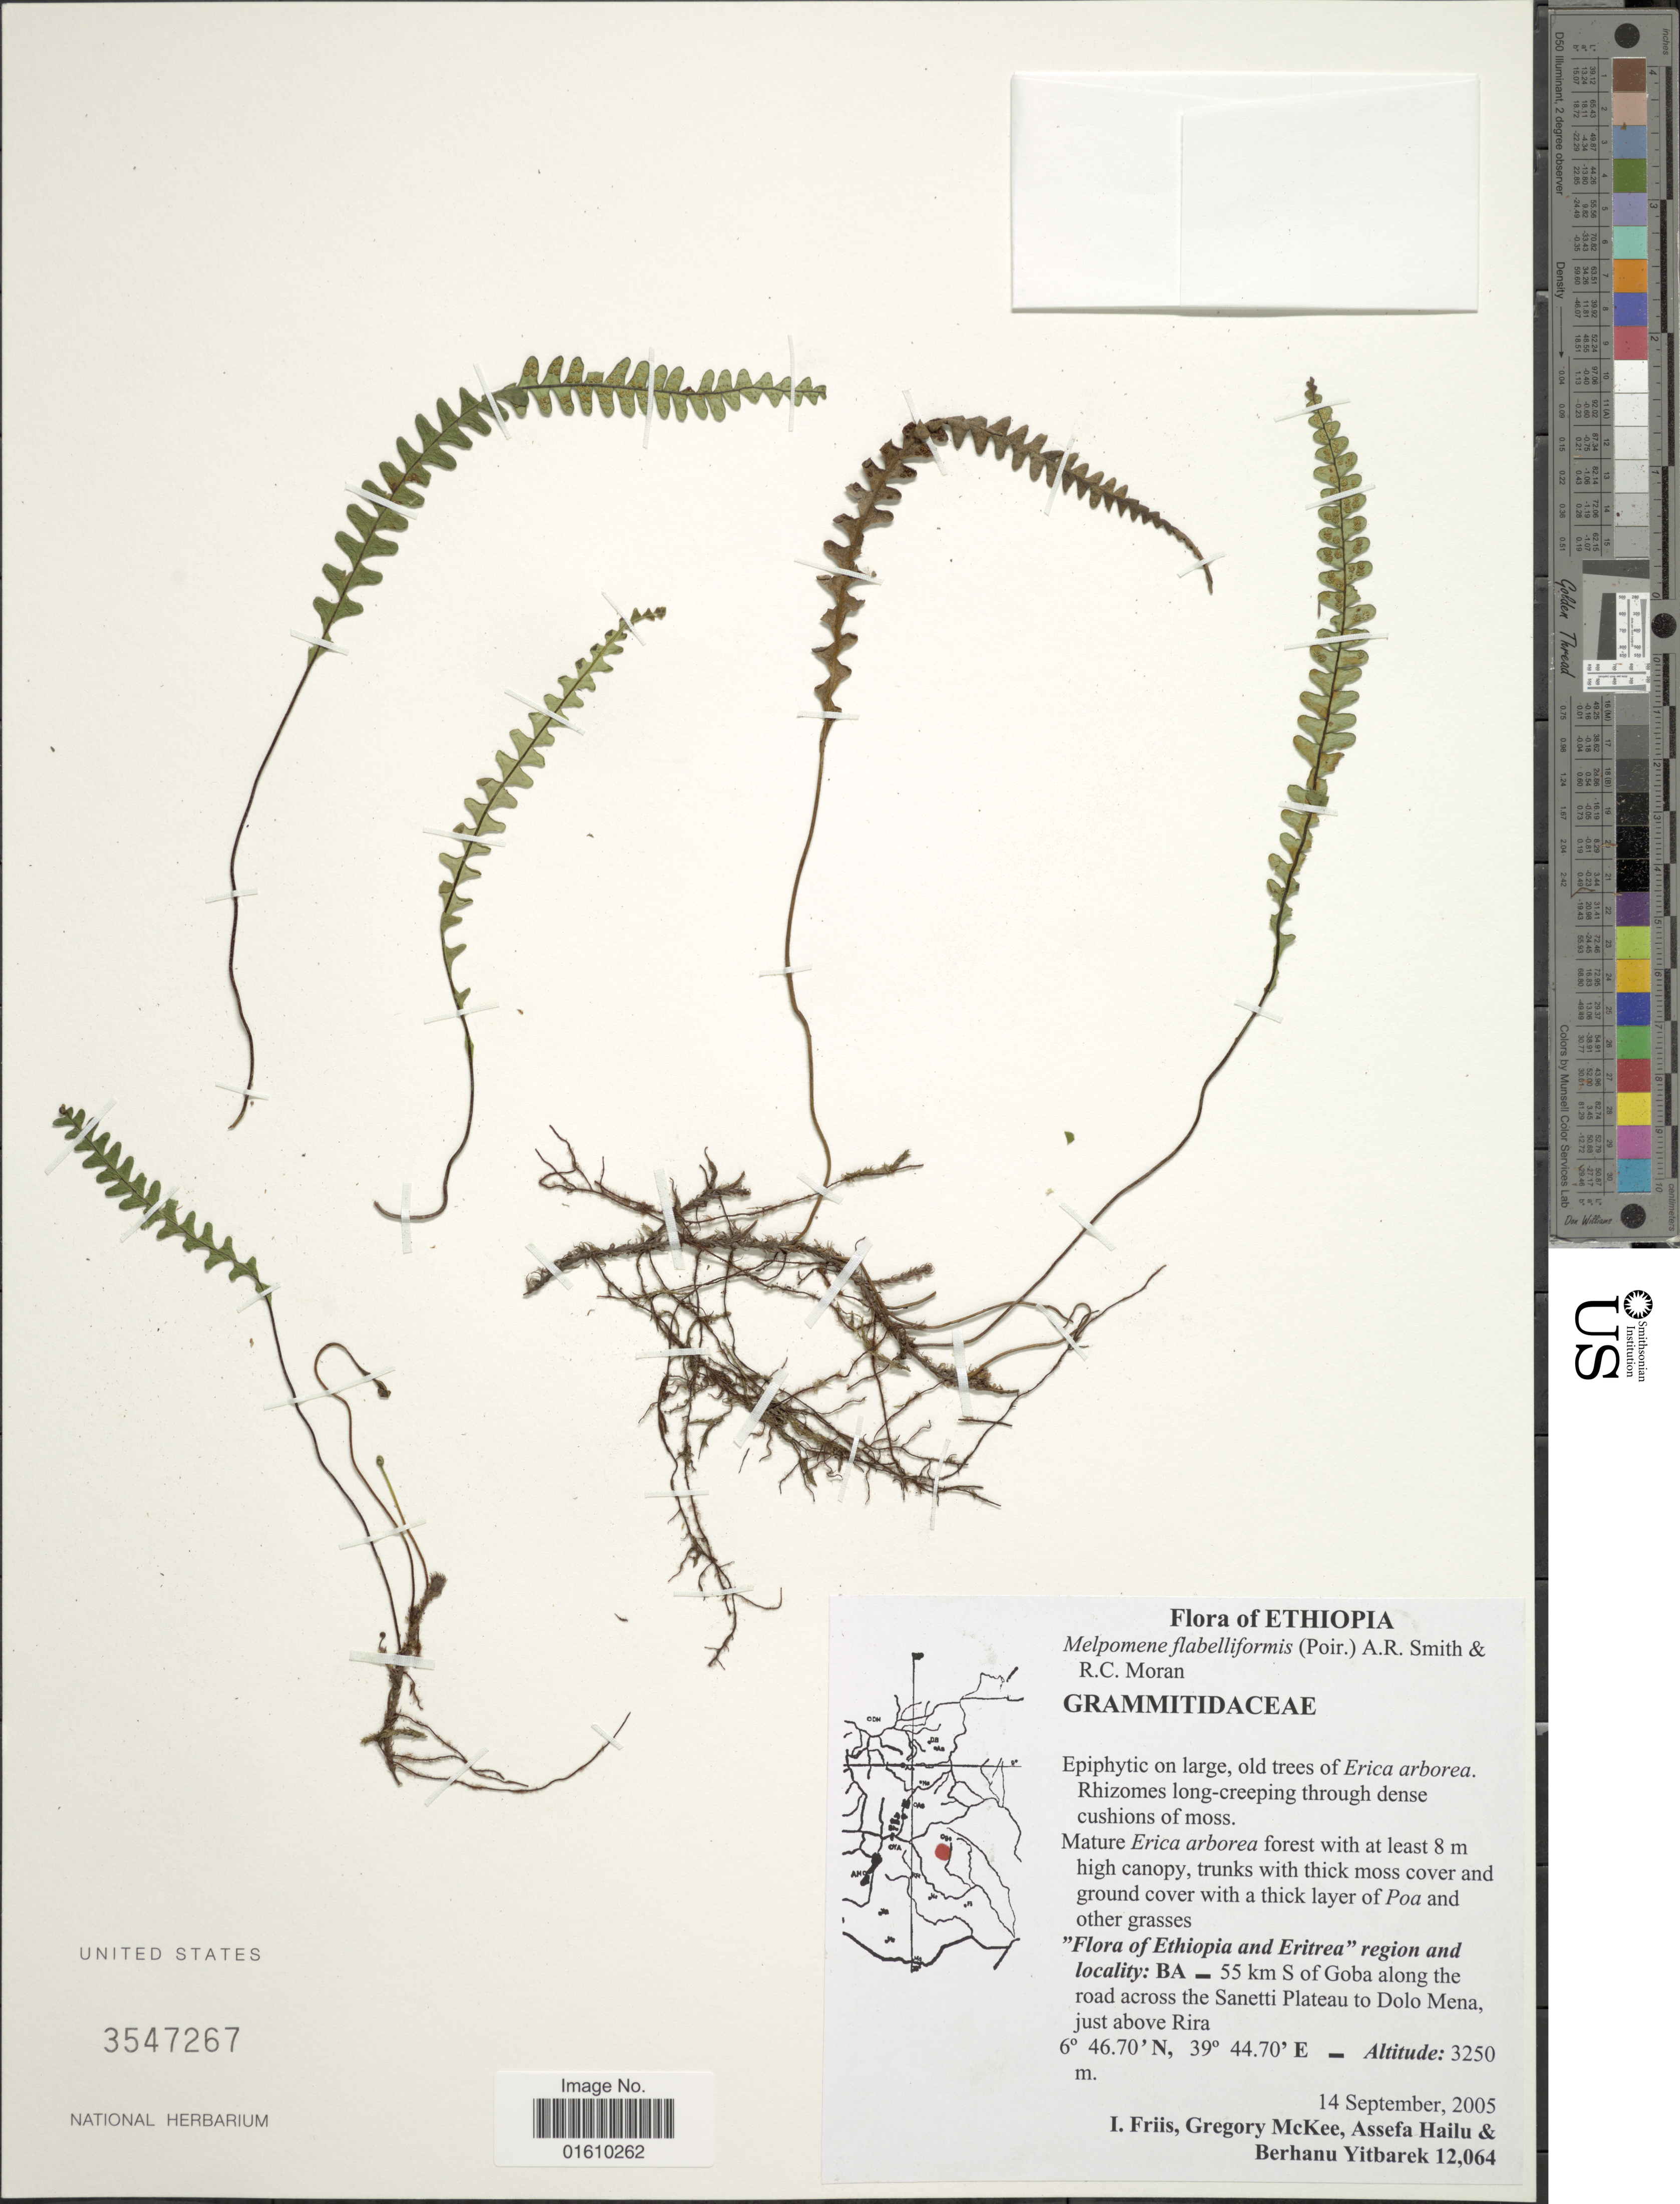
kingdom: Plantae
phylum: Tracheophyta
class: Polypodiopsida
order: Polypodiales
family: Polypodiaceae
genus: Melpomene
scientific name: Melpomene flabelliformis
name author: (Poir.) A.R. Sm. & R.C. Moran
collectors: I. Friis, G. S. McKee, A. Hailu & B. Yitbarek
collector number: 12064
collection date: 2005-09-14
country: Ethiopia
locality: Ethiopia and Eritrea region and locailty: BA_ 55 km S of Goba along the road across the Sanetti Plateau to Dolo Mena, just above Rira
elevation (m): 3250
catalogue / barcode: US 3547267